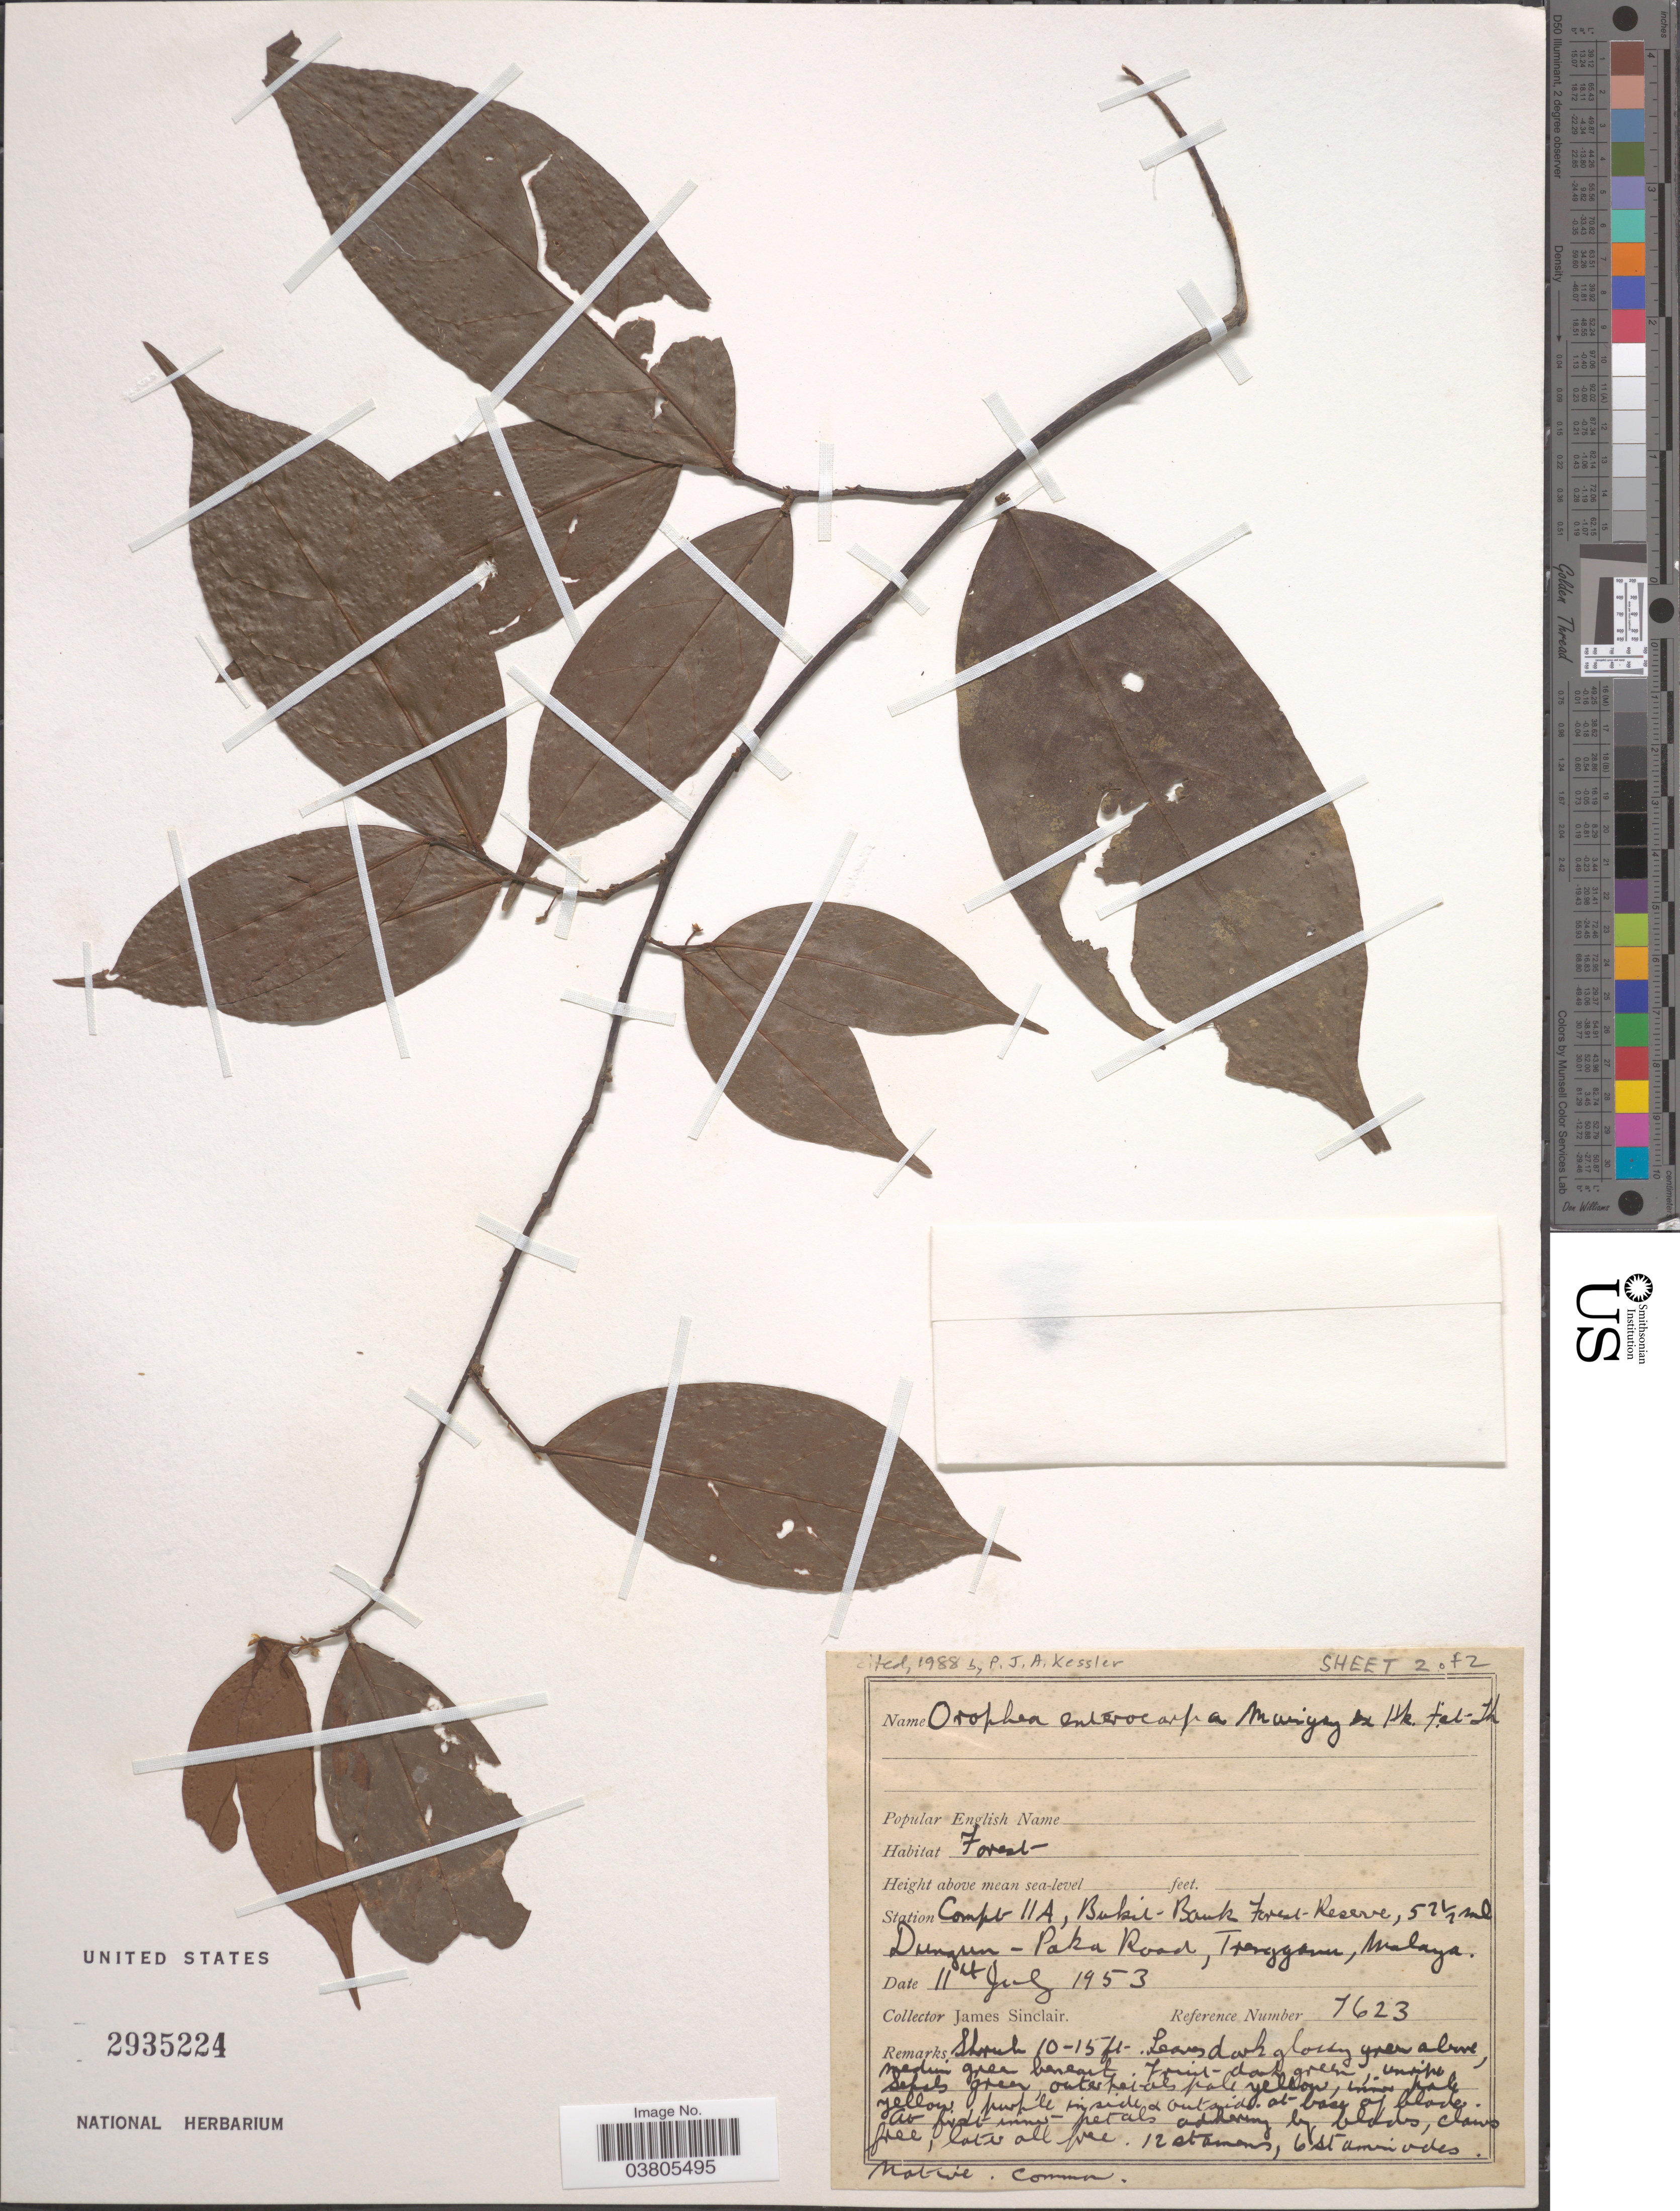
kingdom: Plantae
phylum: Tracheophyta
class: Magnoliopsida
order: Magnoliales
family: Annonaceae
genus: Orophea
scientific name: Orophea enterocarpa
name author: Maingay ex Hook. f. & Thomson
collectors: J. Sinclair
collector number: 7623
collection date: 1953-07-11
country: Malaysia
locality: Station Compt. IIA, Bukit Bauk Forest Reserve, 52½ mile Dungun-Paka Road, Trengganu, Malaya.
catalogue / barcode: US 2935224